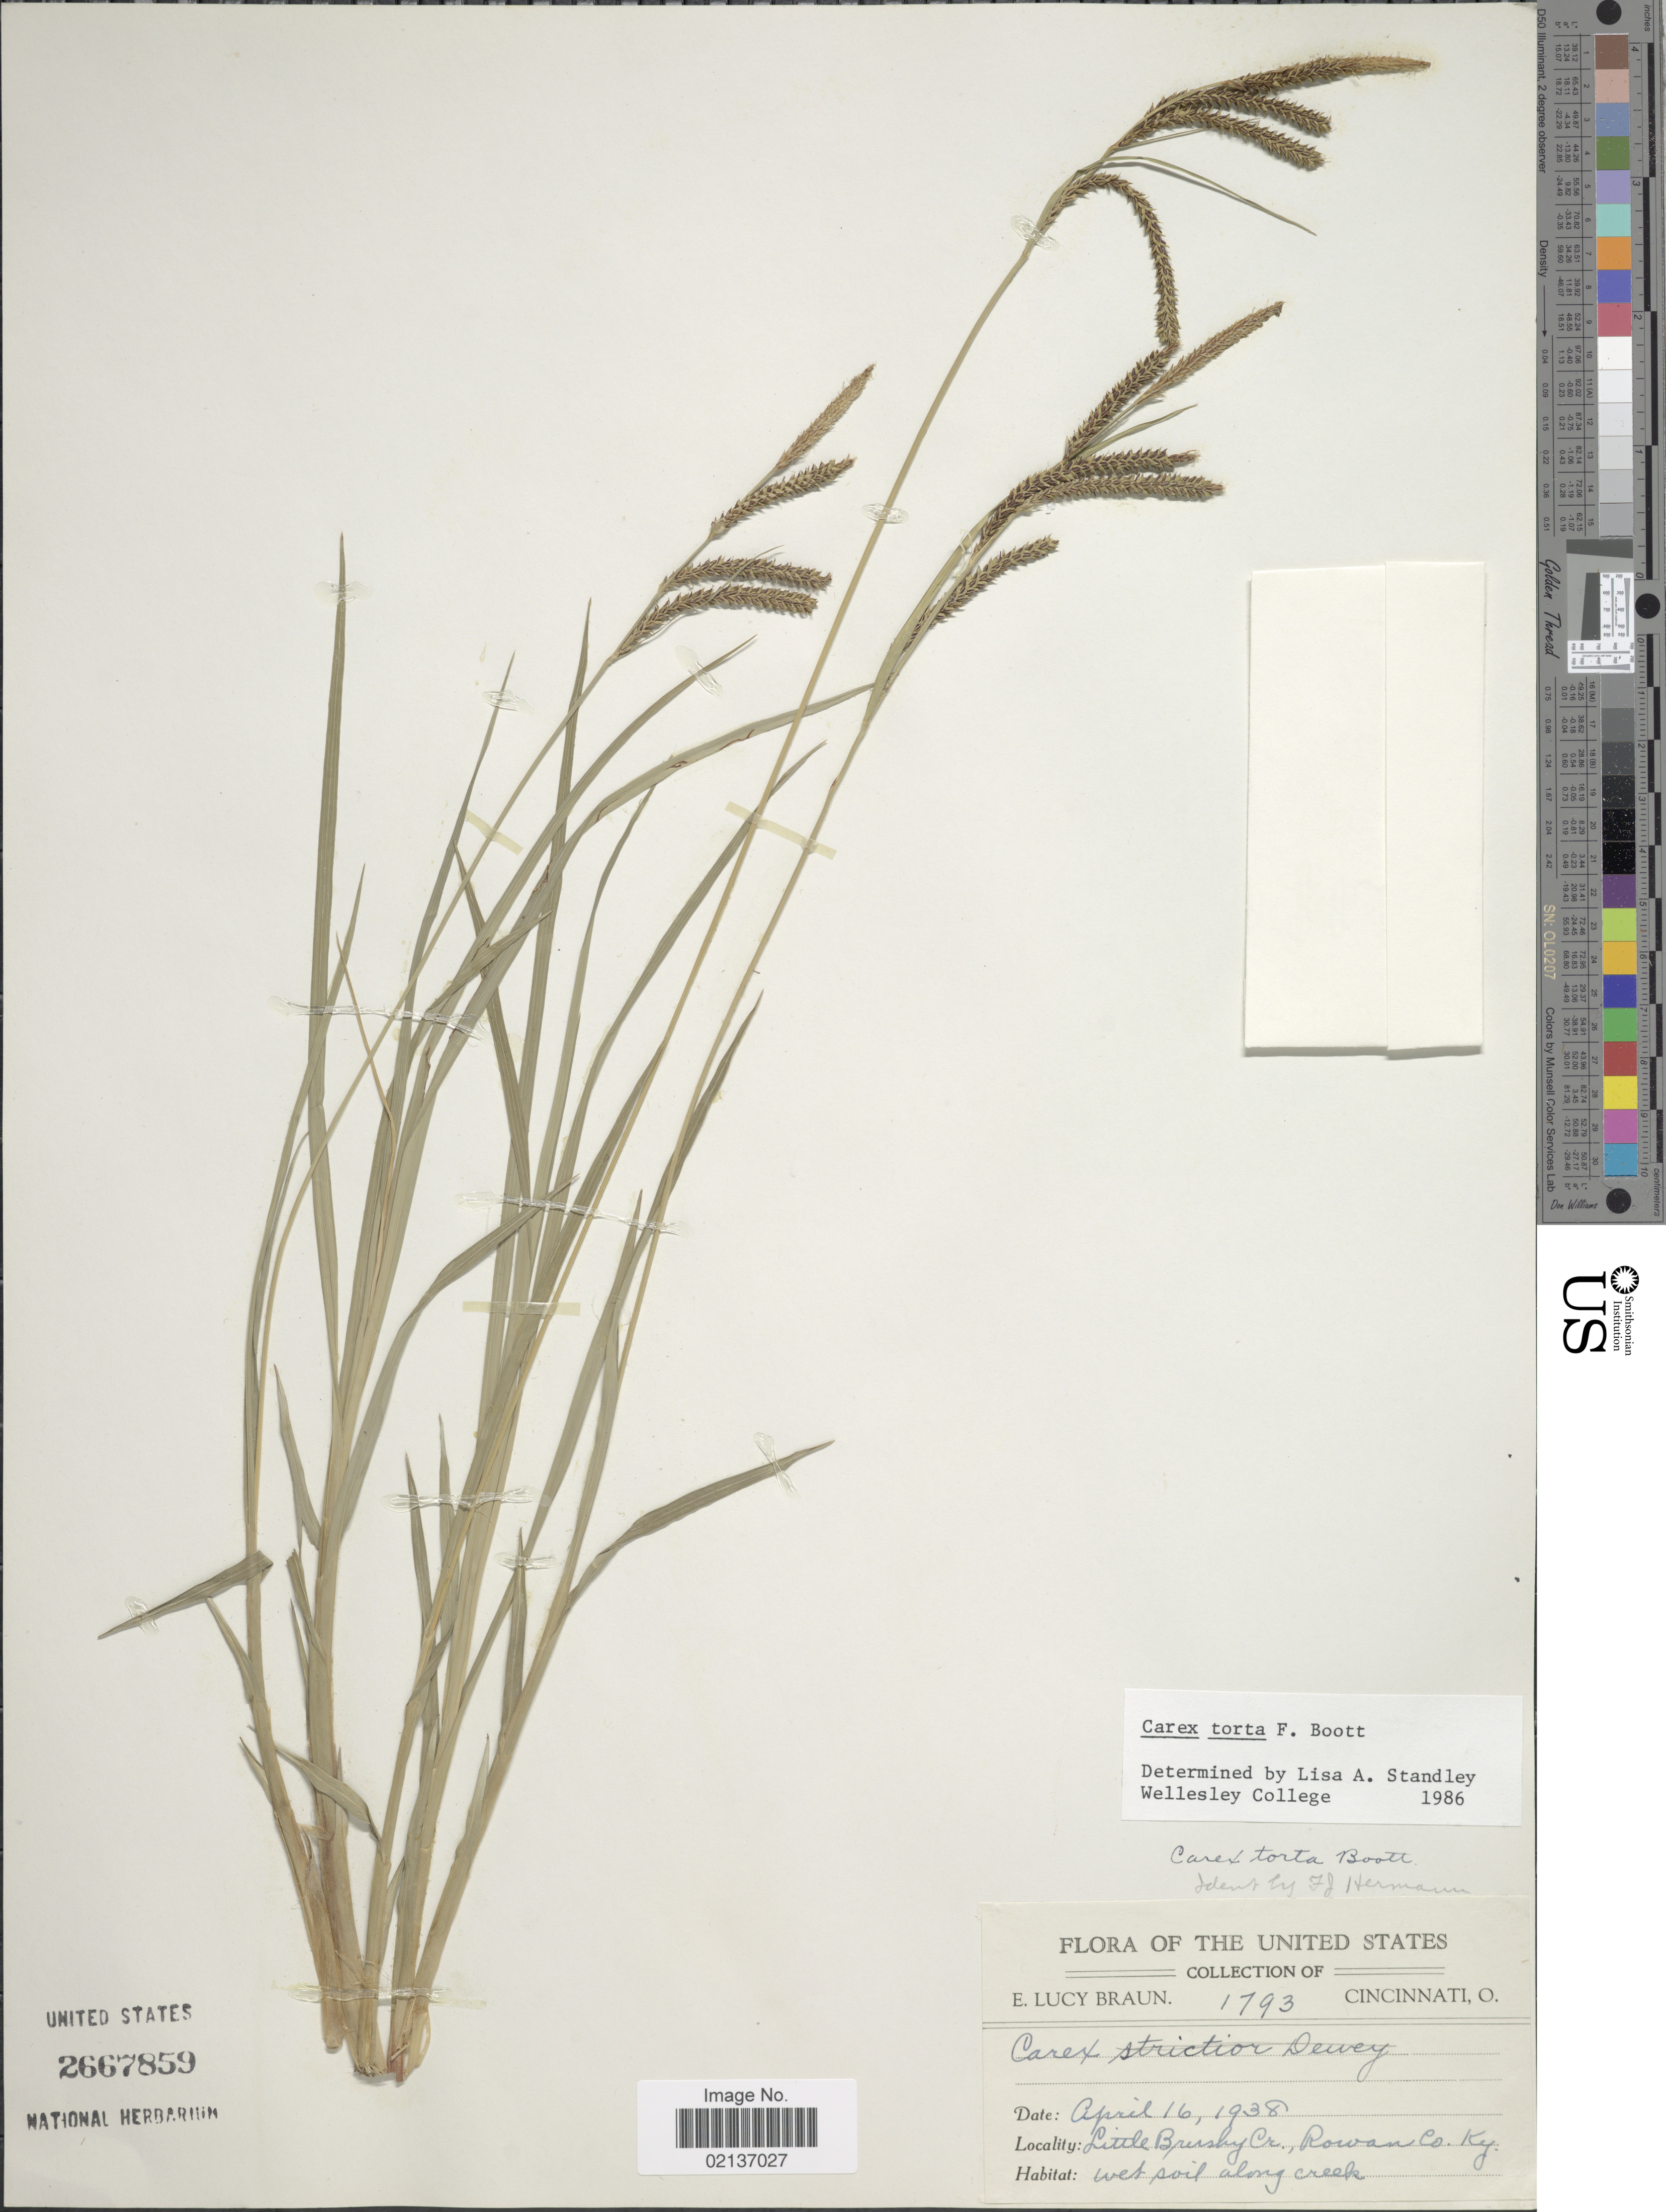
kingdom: Plantae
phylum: Tracheophyta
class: Liliopsida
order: Poales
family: Cyperaceae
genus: Carex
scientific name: Carex torta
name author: Boott ex Tuck.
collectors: E. L. Braun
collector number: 1793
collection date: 1938-04-16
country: United States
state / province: Kentucky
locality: Little Brushy Cr., Rowan Co, Ky.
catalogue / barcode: US 2667859